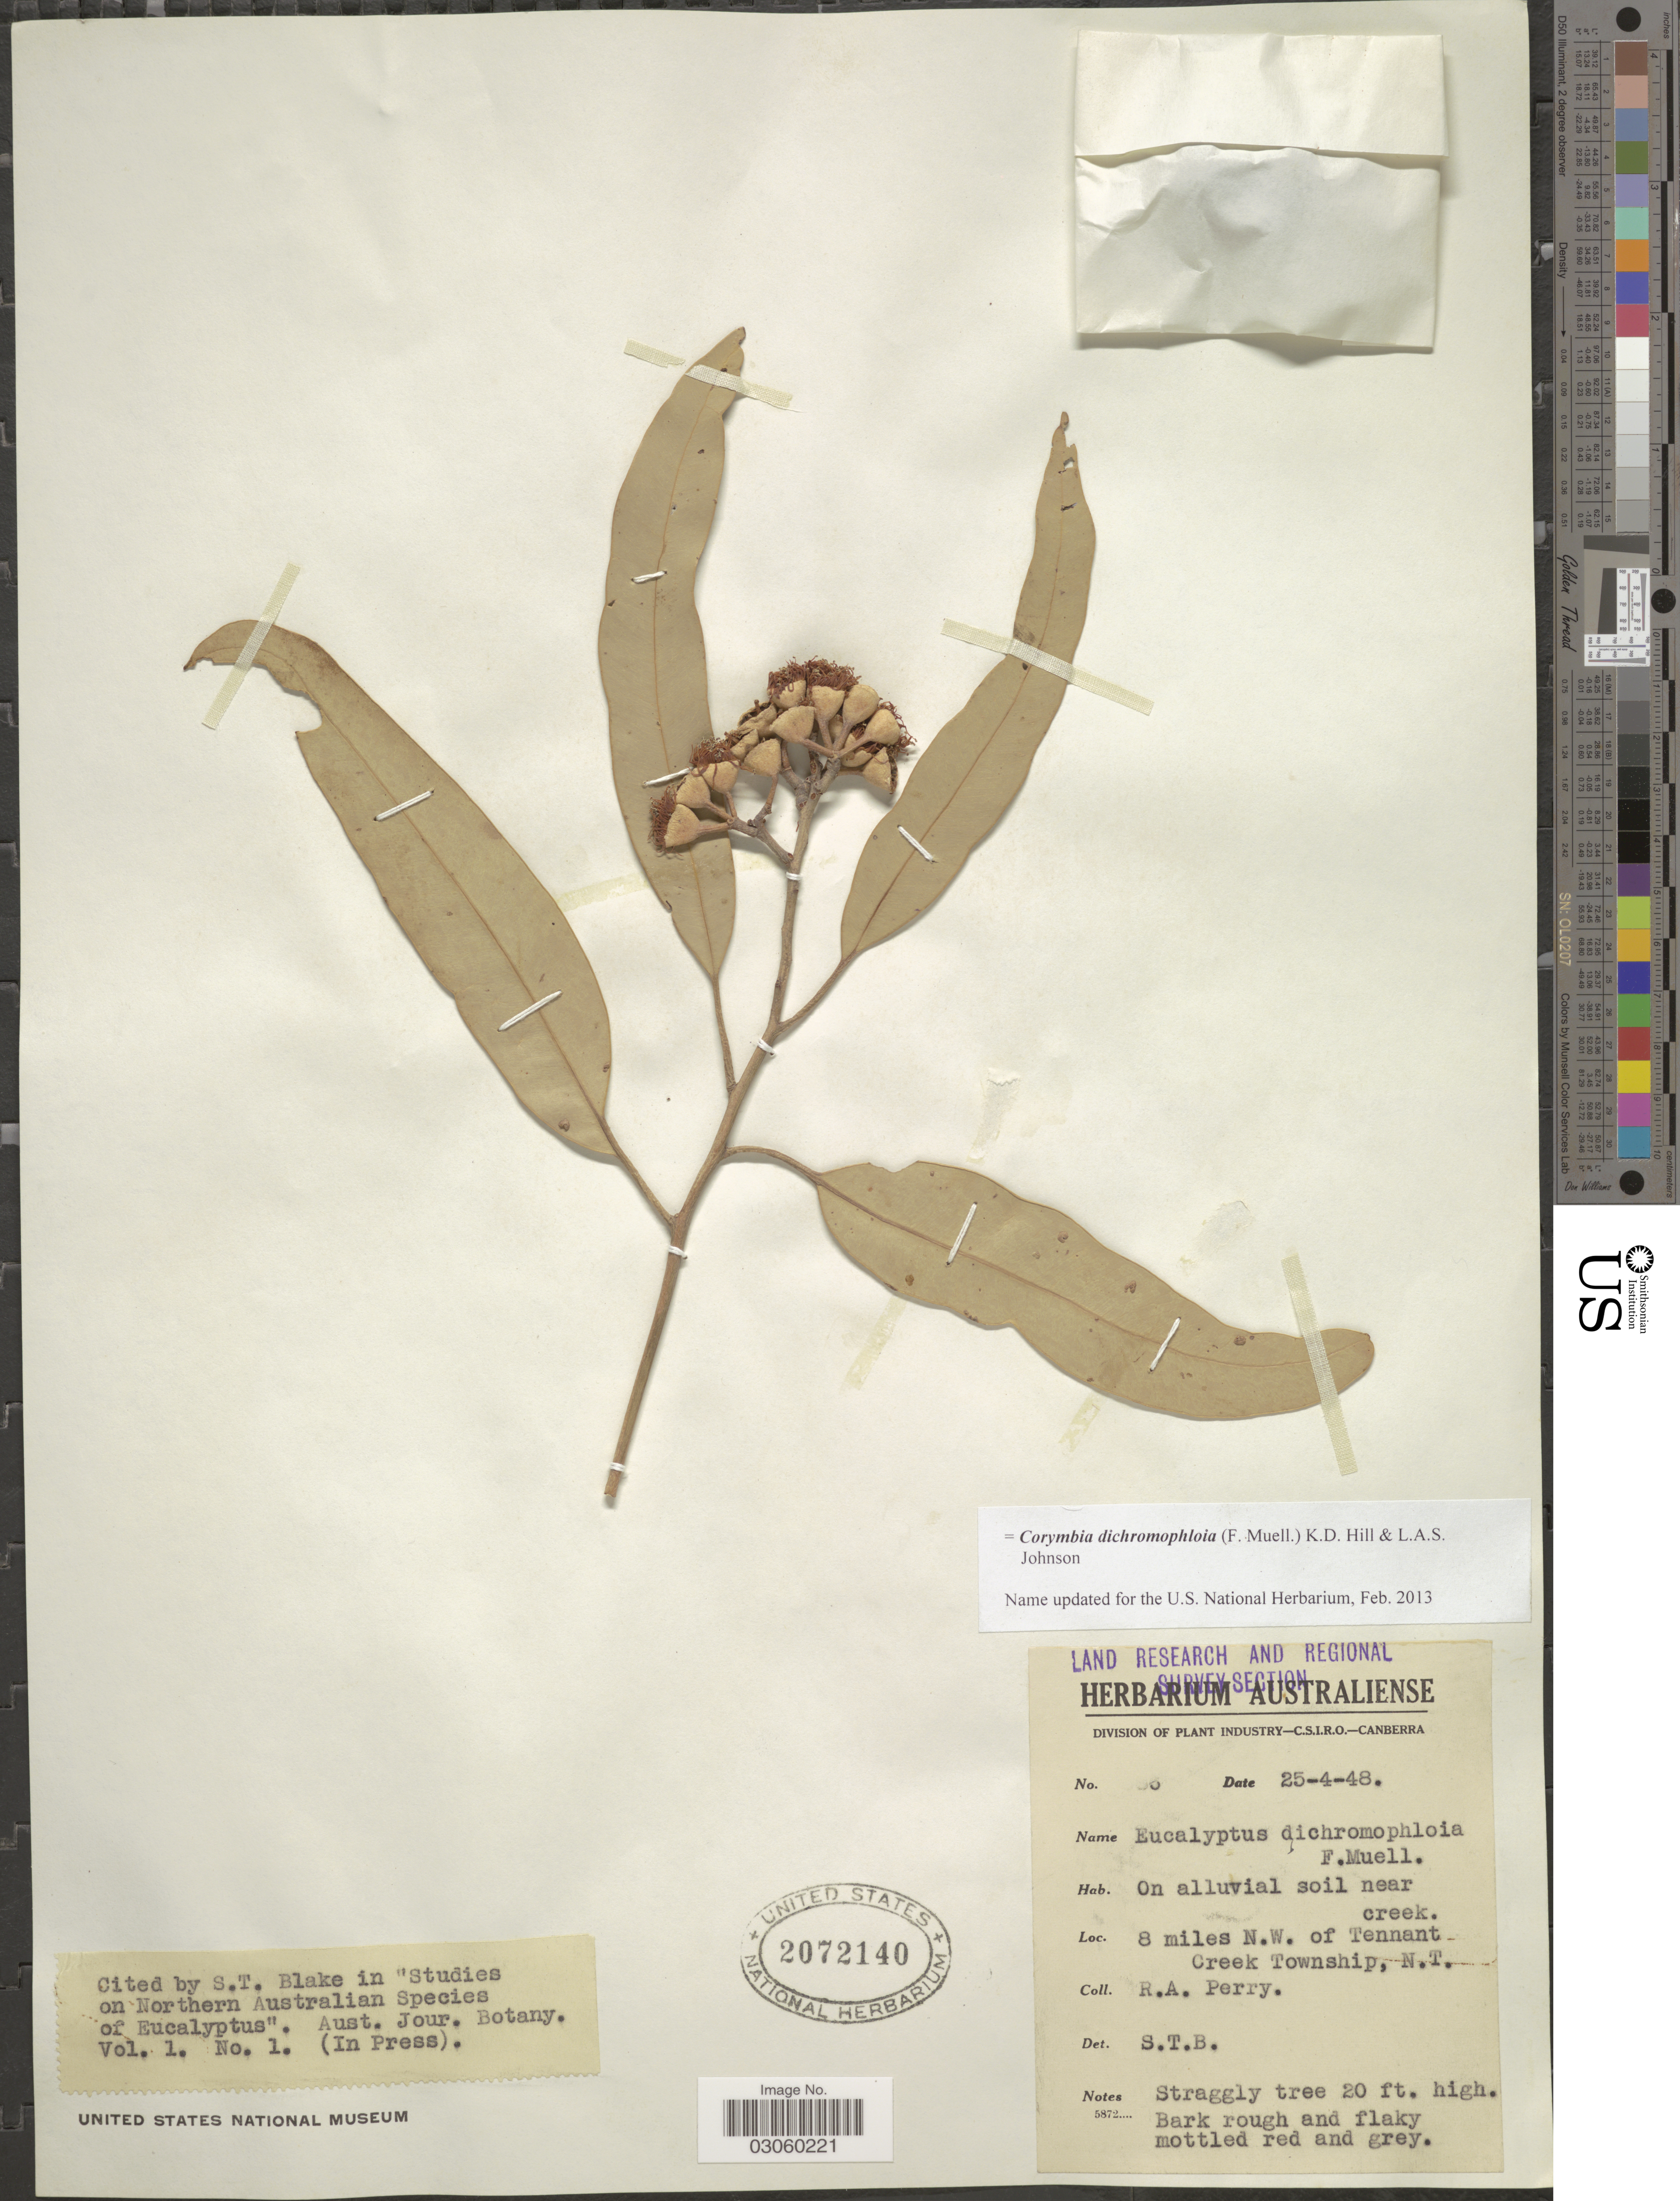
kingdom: Plantae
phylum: Tracheophyta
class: Magnoliopsida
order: Myrtales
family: Myrtaceae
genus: Corymbia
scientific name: Corymbia dichromophloia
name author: (F. Muell.) K.D. Hill & L.A.S. Johnson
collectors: Perry, R. A.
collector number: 36*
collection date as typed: Transcribed d/m/y: 25/4/48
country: Australia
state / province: Northern Territory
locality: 8 miles N.W. of Tennant Creek Township, N.T.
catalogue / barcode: US 2072140